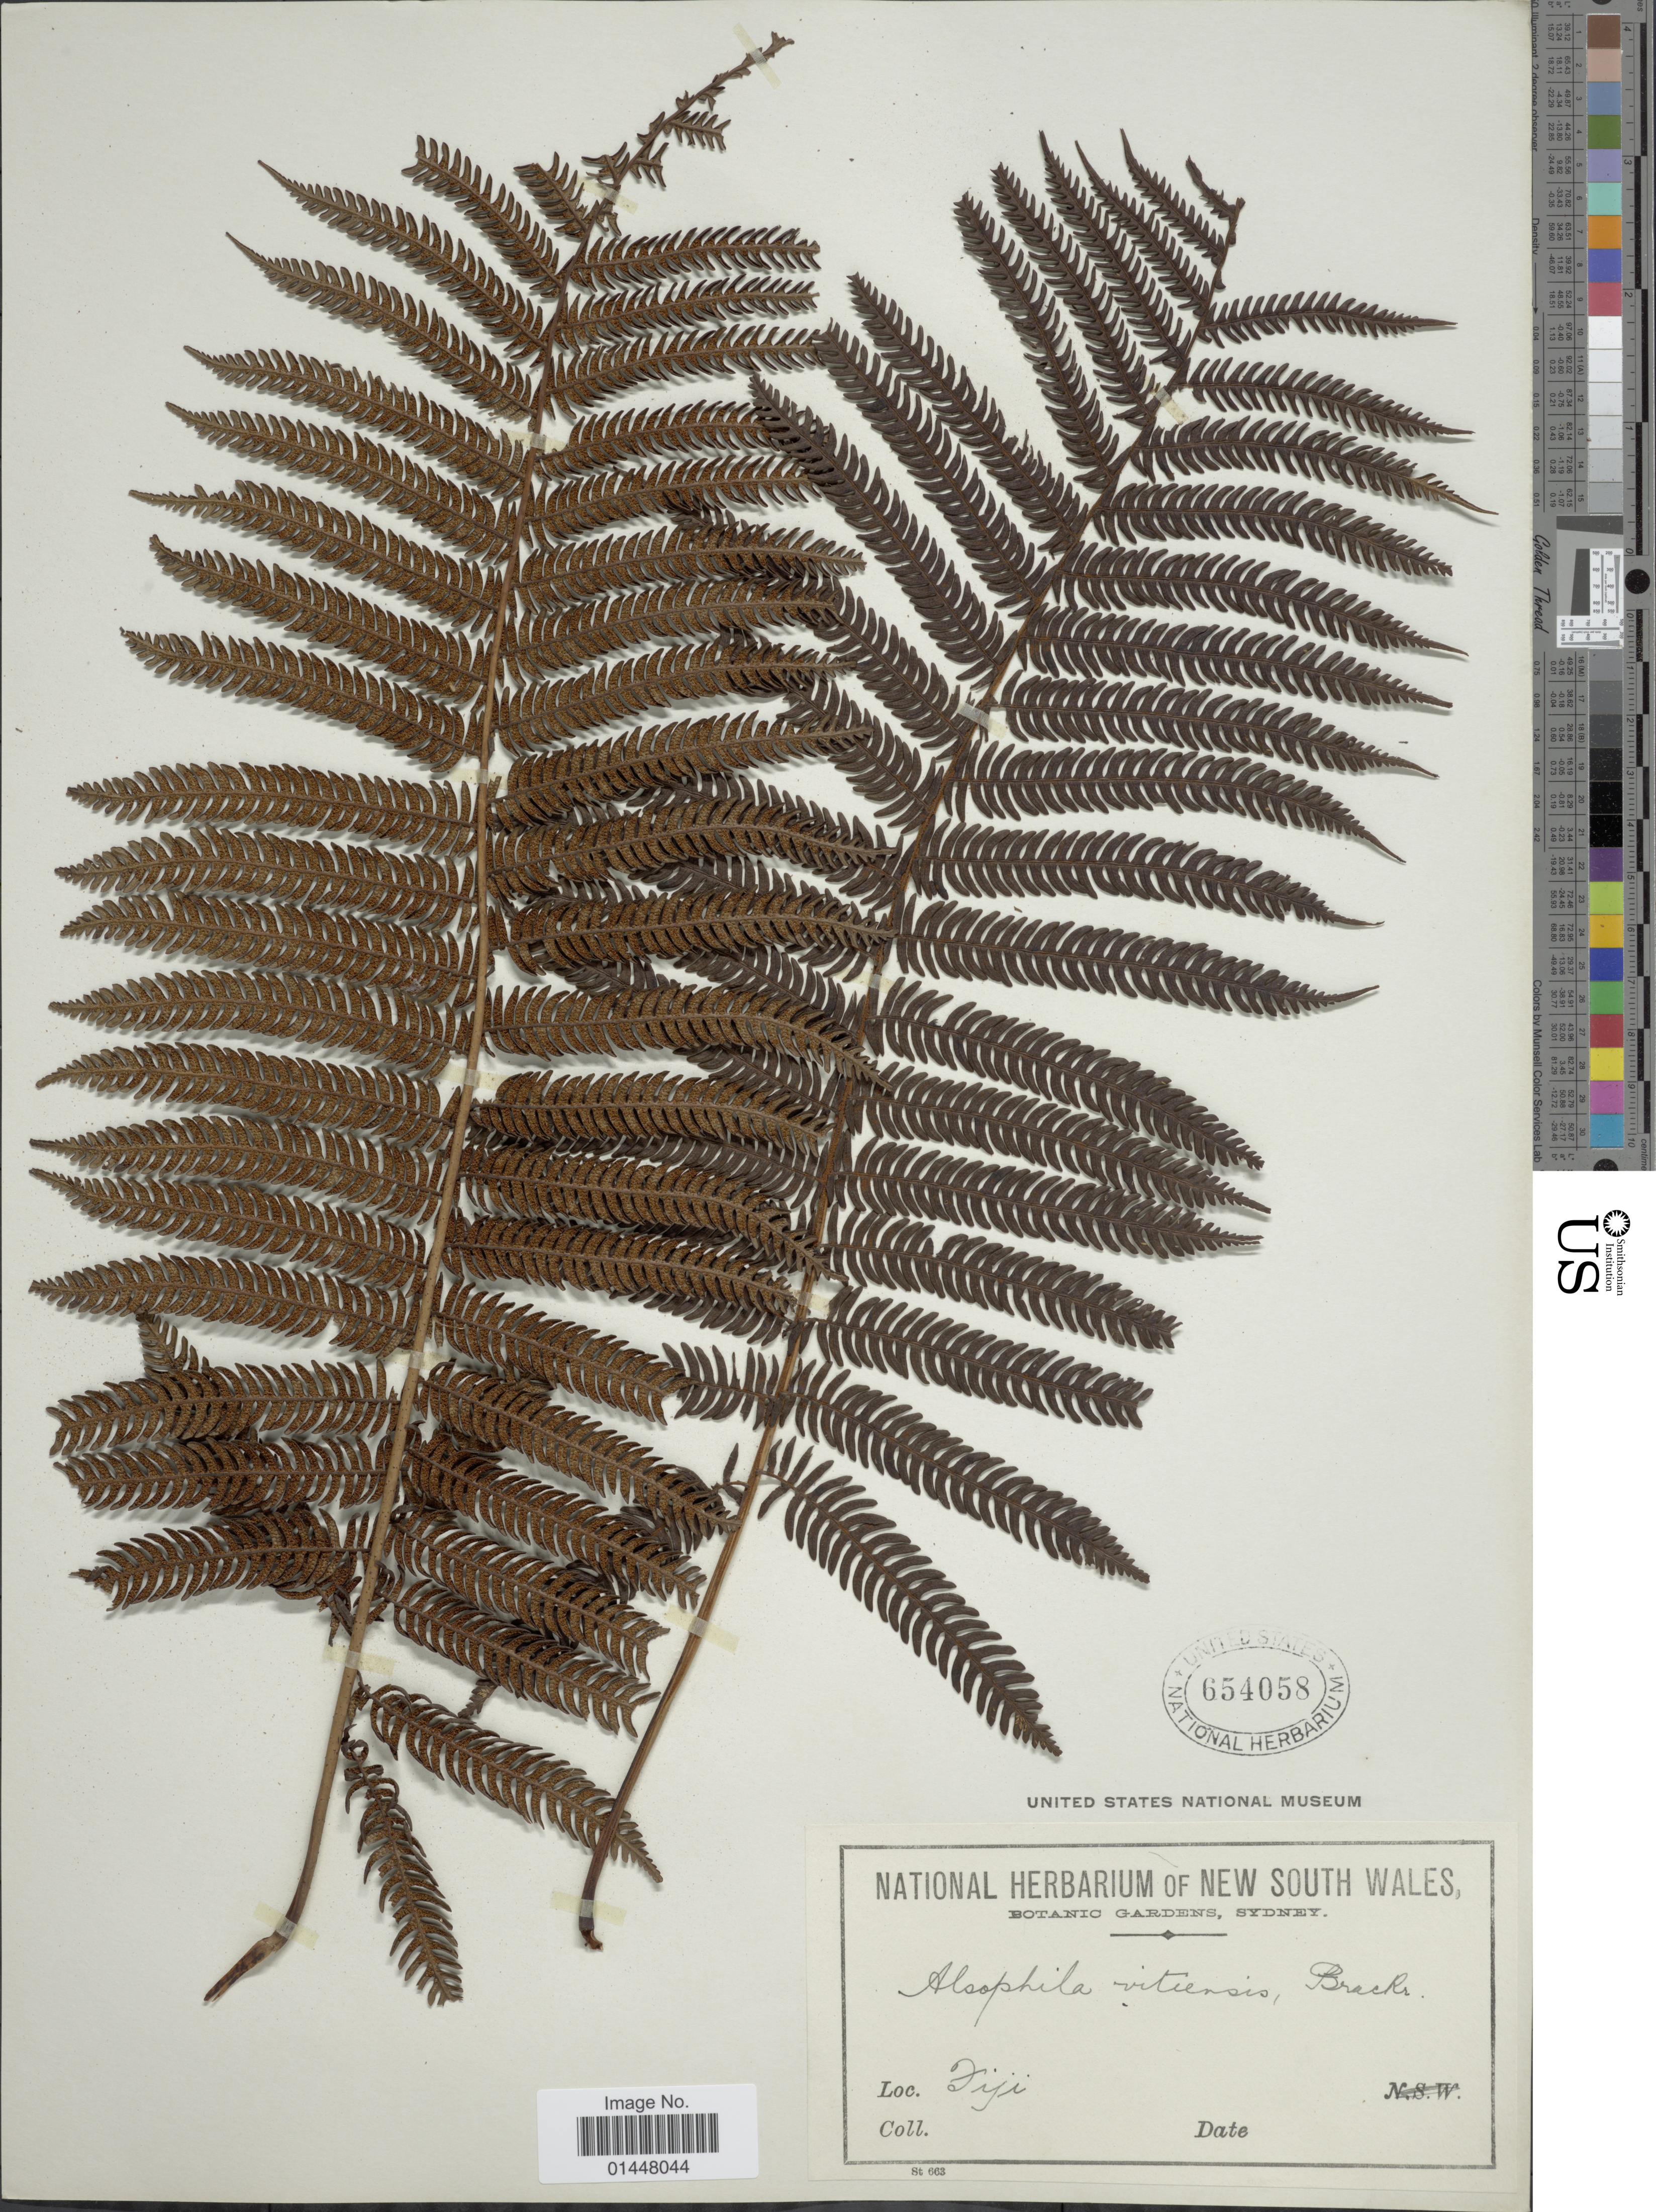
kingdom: Plantae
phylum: Tracheophyta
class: Polypodiopsida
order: Cyatheales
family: Cyatheaceae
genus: Sphaeropteris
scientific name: Sphaeropteris medullaris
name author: (G. Forst.) Bernh.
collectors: National Herbarium of New South Wales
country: Fiji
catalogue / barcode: US 654058